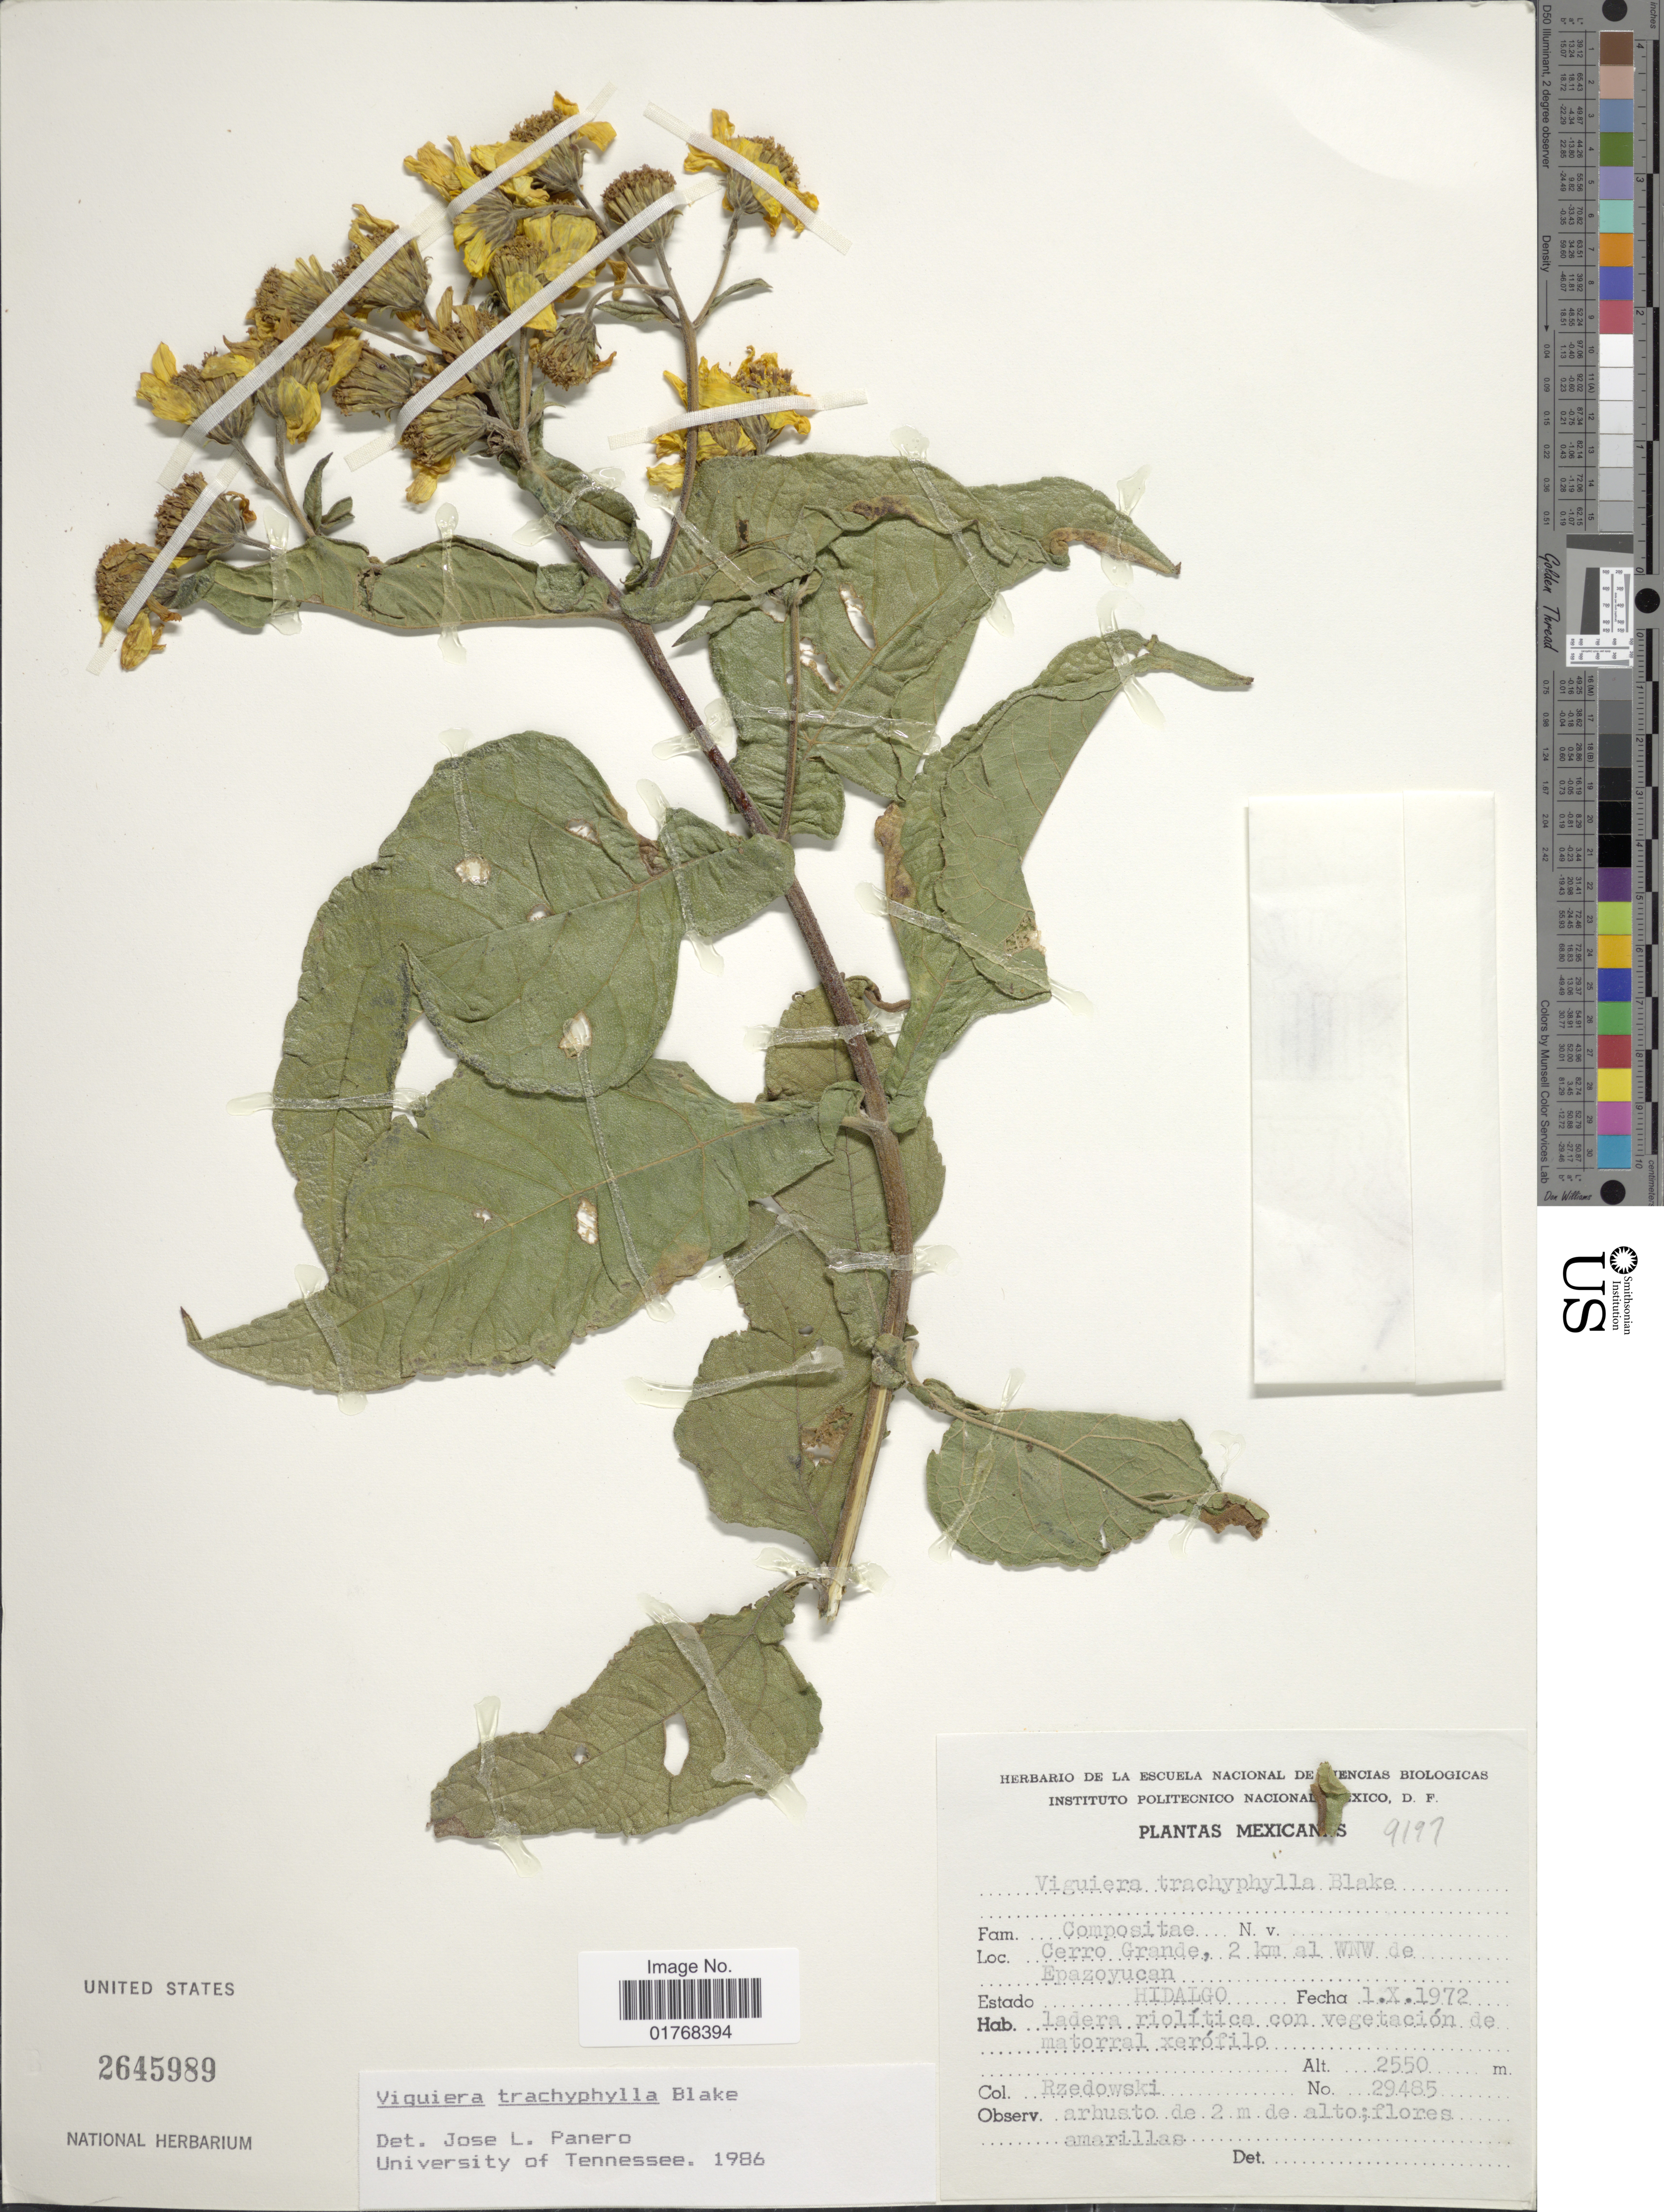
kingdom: Plantae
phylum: Tracheophyta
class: Magnoliopsida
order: Asterales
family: Asteraceae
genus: Viguiera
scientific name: Viguiera trachyphylla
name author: S.F. Blake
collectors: Rzedowski, --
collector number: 29485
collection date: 1972-10-01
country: Mexico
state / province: Hidalgo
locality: Cerro Grande, 2 km al WNW de Epazoyucan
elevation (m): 2550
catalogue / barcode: US 2645989